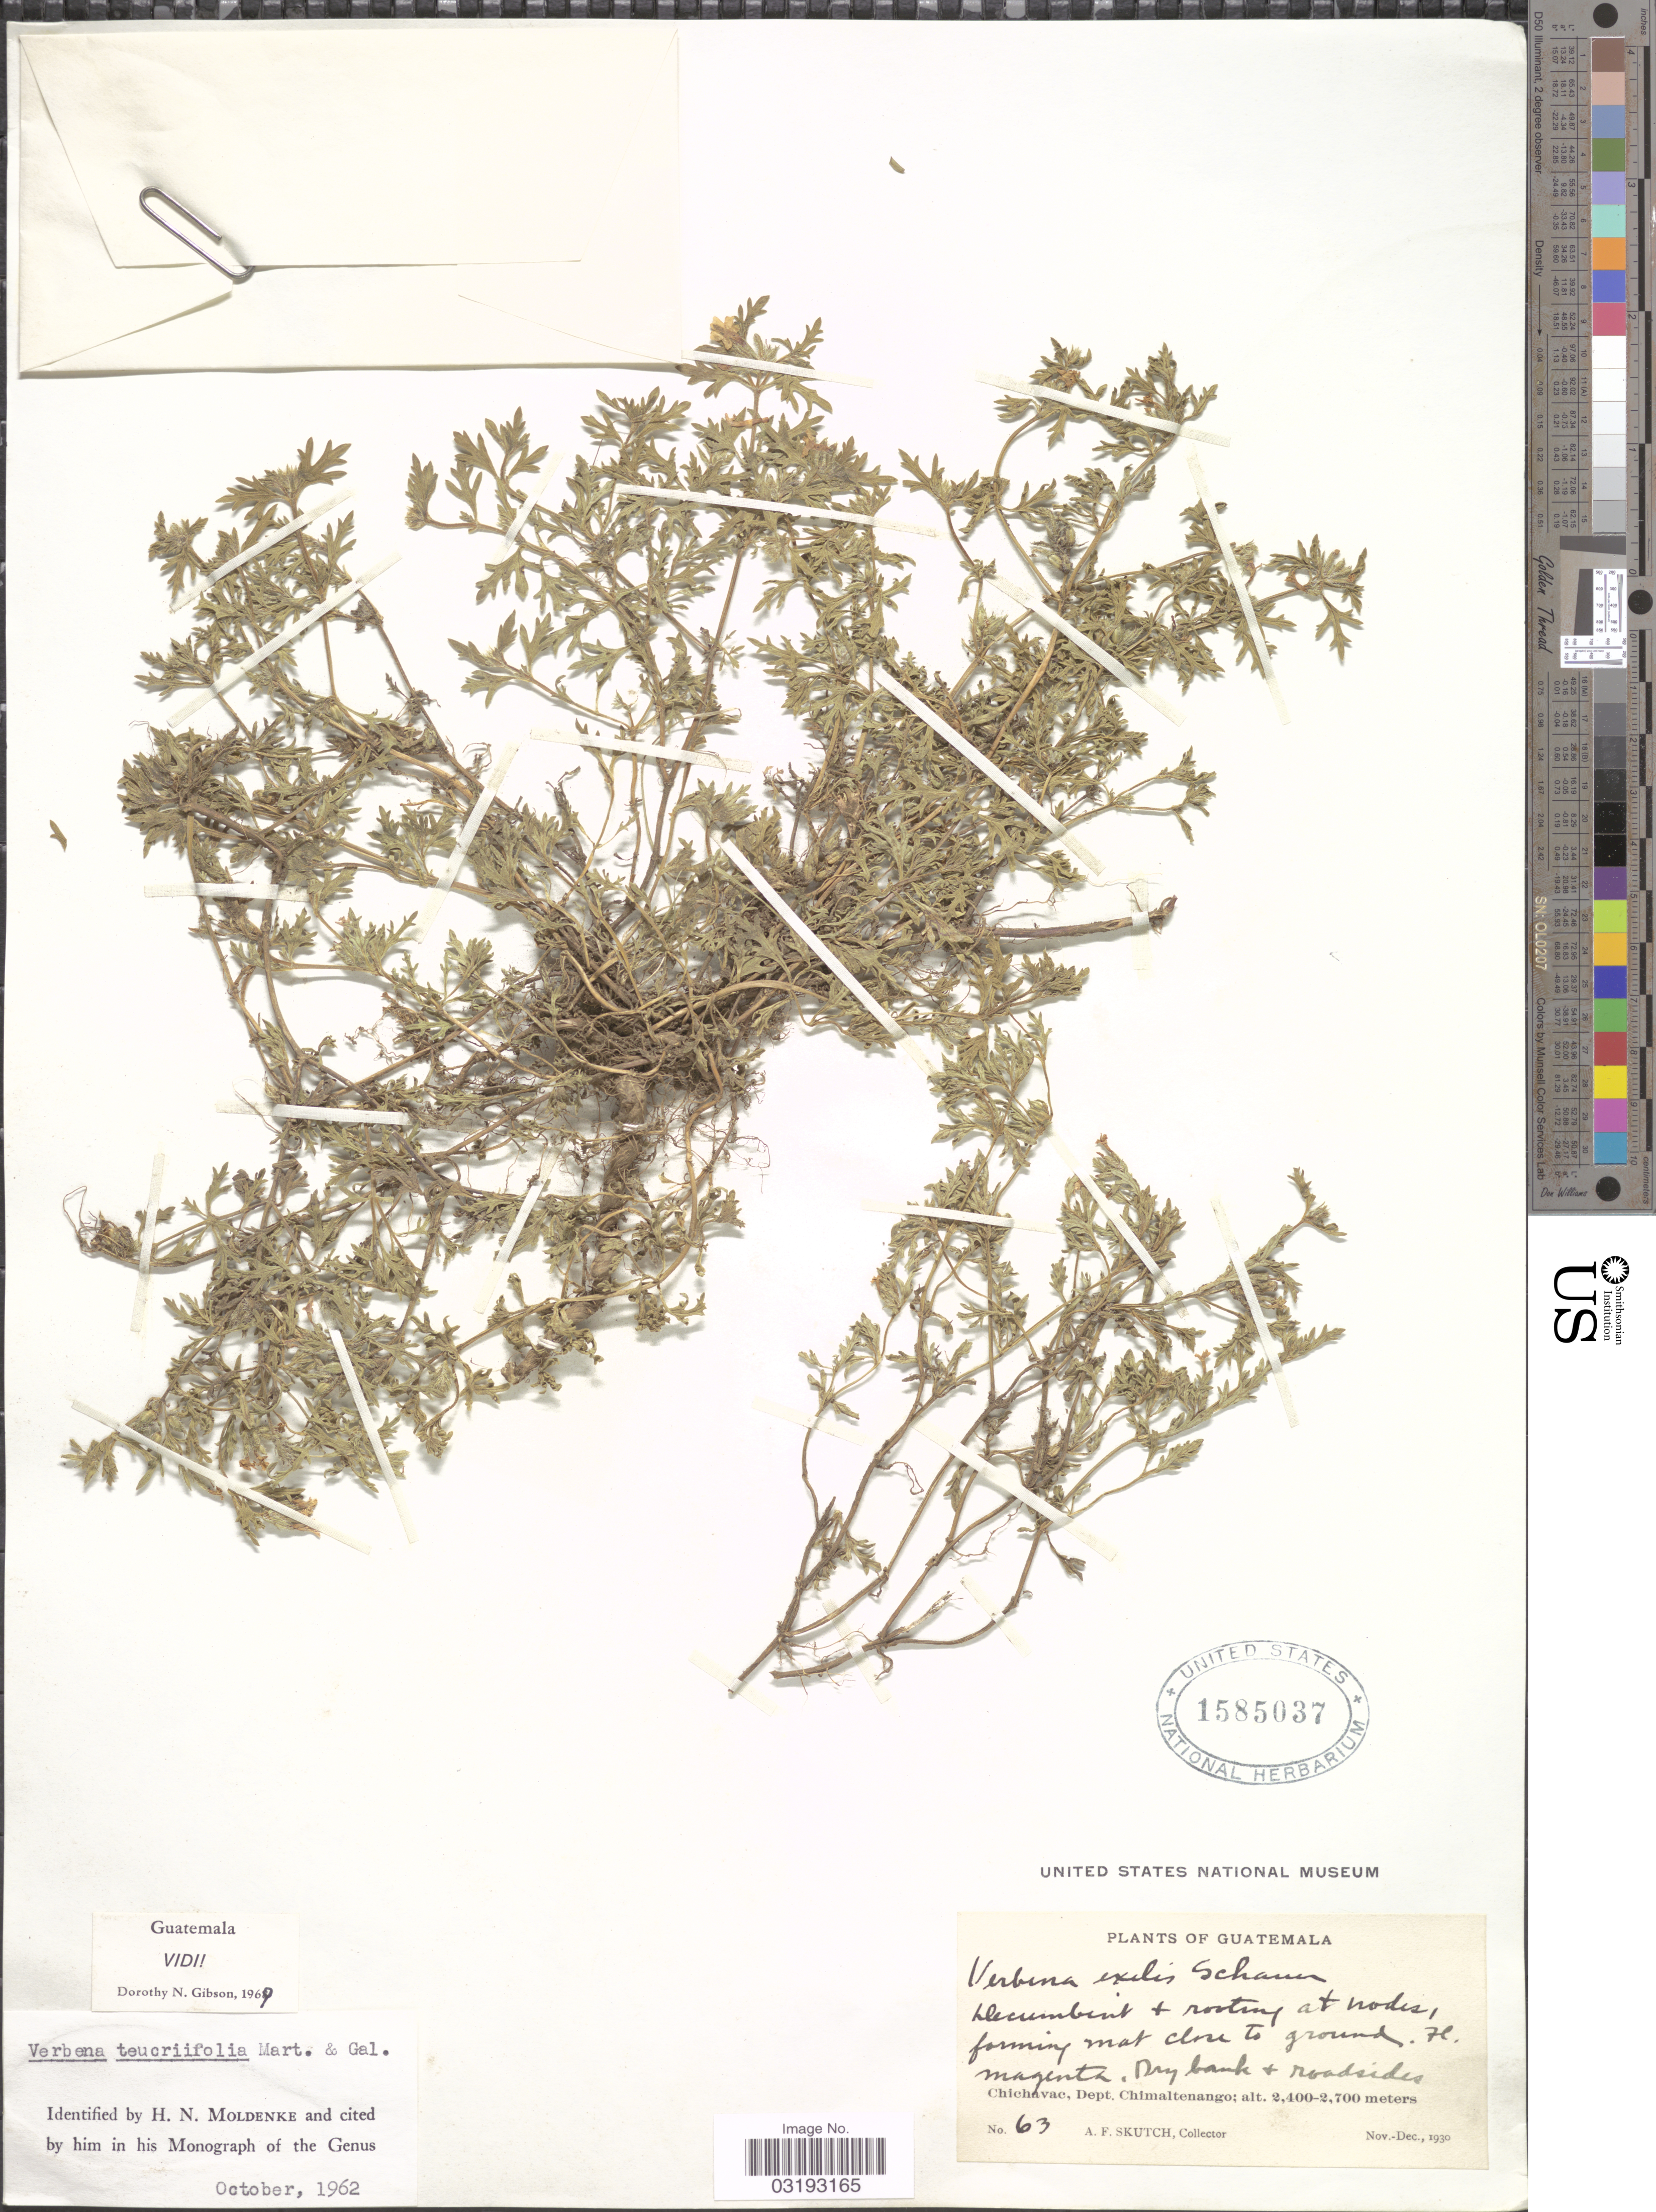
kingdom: Plantae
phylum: Tracheophyta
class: Magnoliopsida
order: Lamiales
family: Verbenaceae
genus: Verbena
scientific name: Verbena teucriifolia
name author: M. Martens & Galeotti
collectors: A. F. Skutch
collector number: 63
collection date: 1930-11/1930-12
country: Guatemala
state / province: Chimaltenango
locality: Chichavac, Dept. Chimaltenango.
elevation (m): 2400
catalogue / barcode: US 1585037